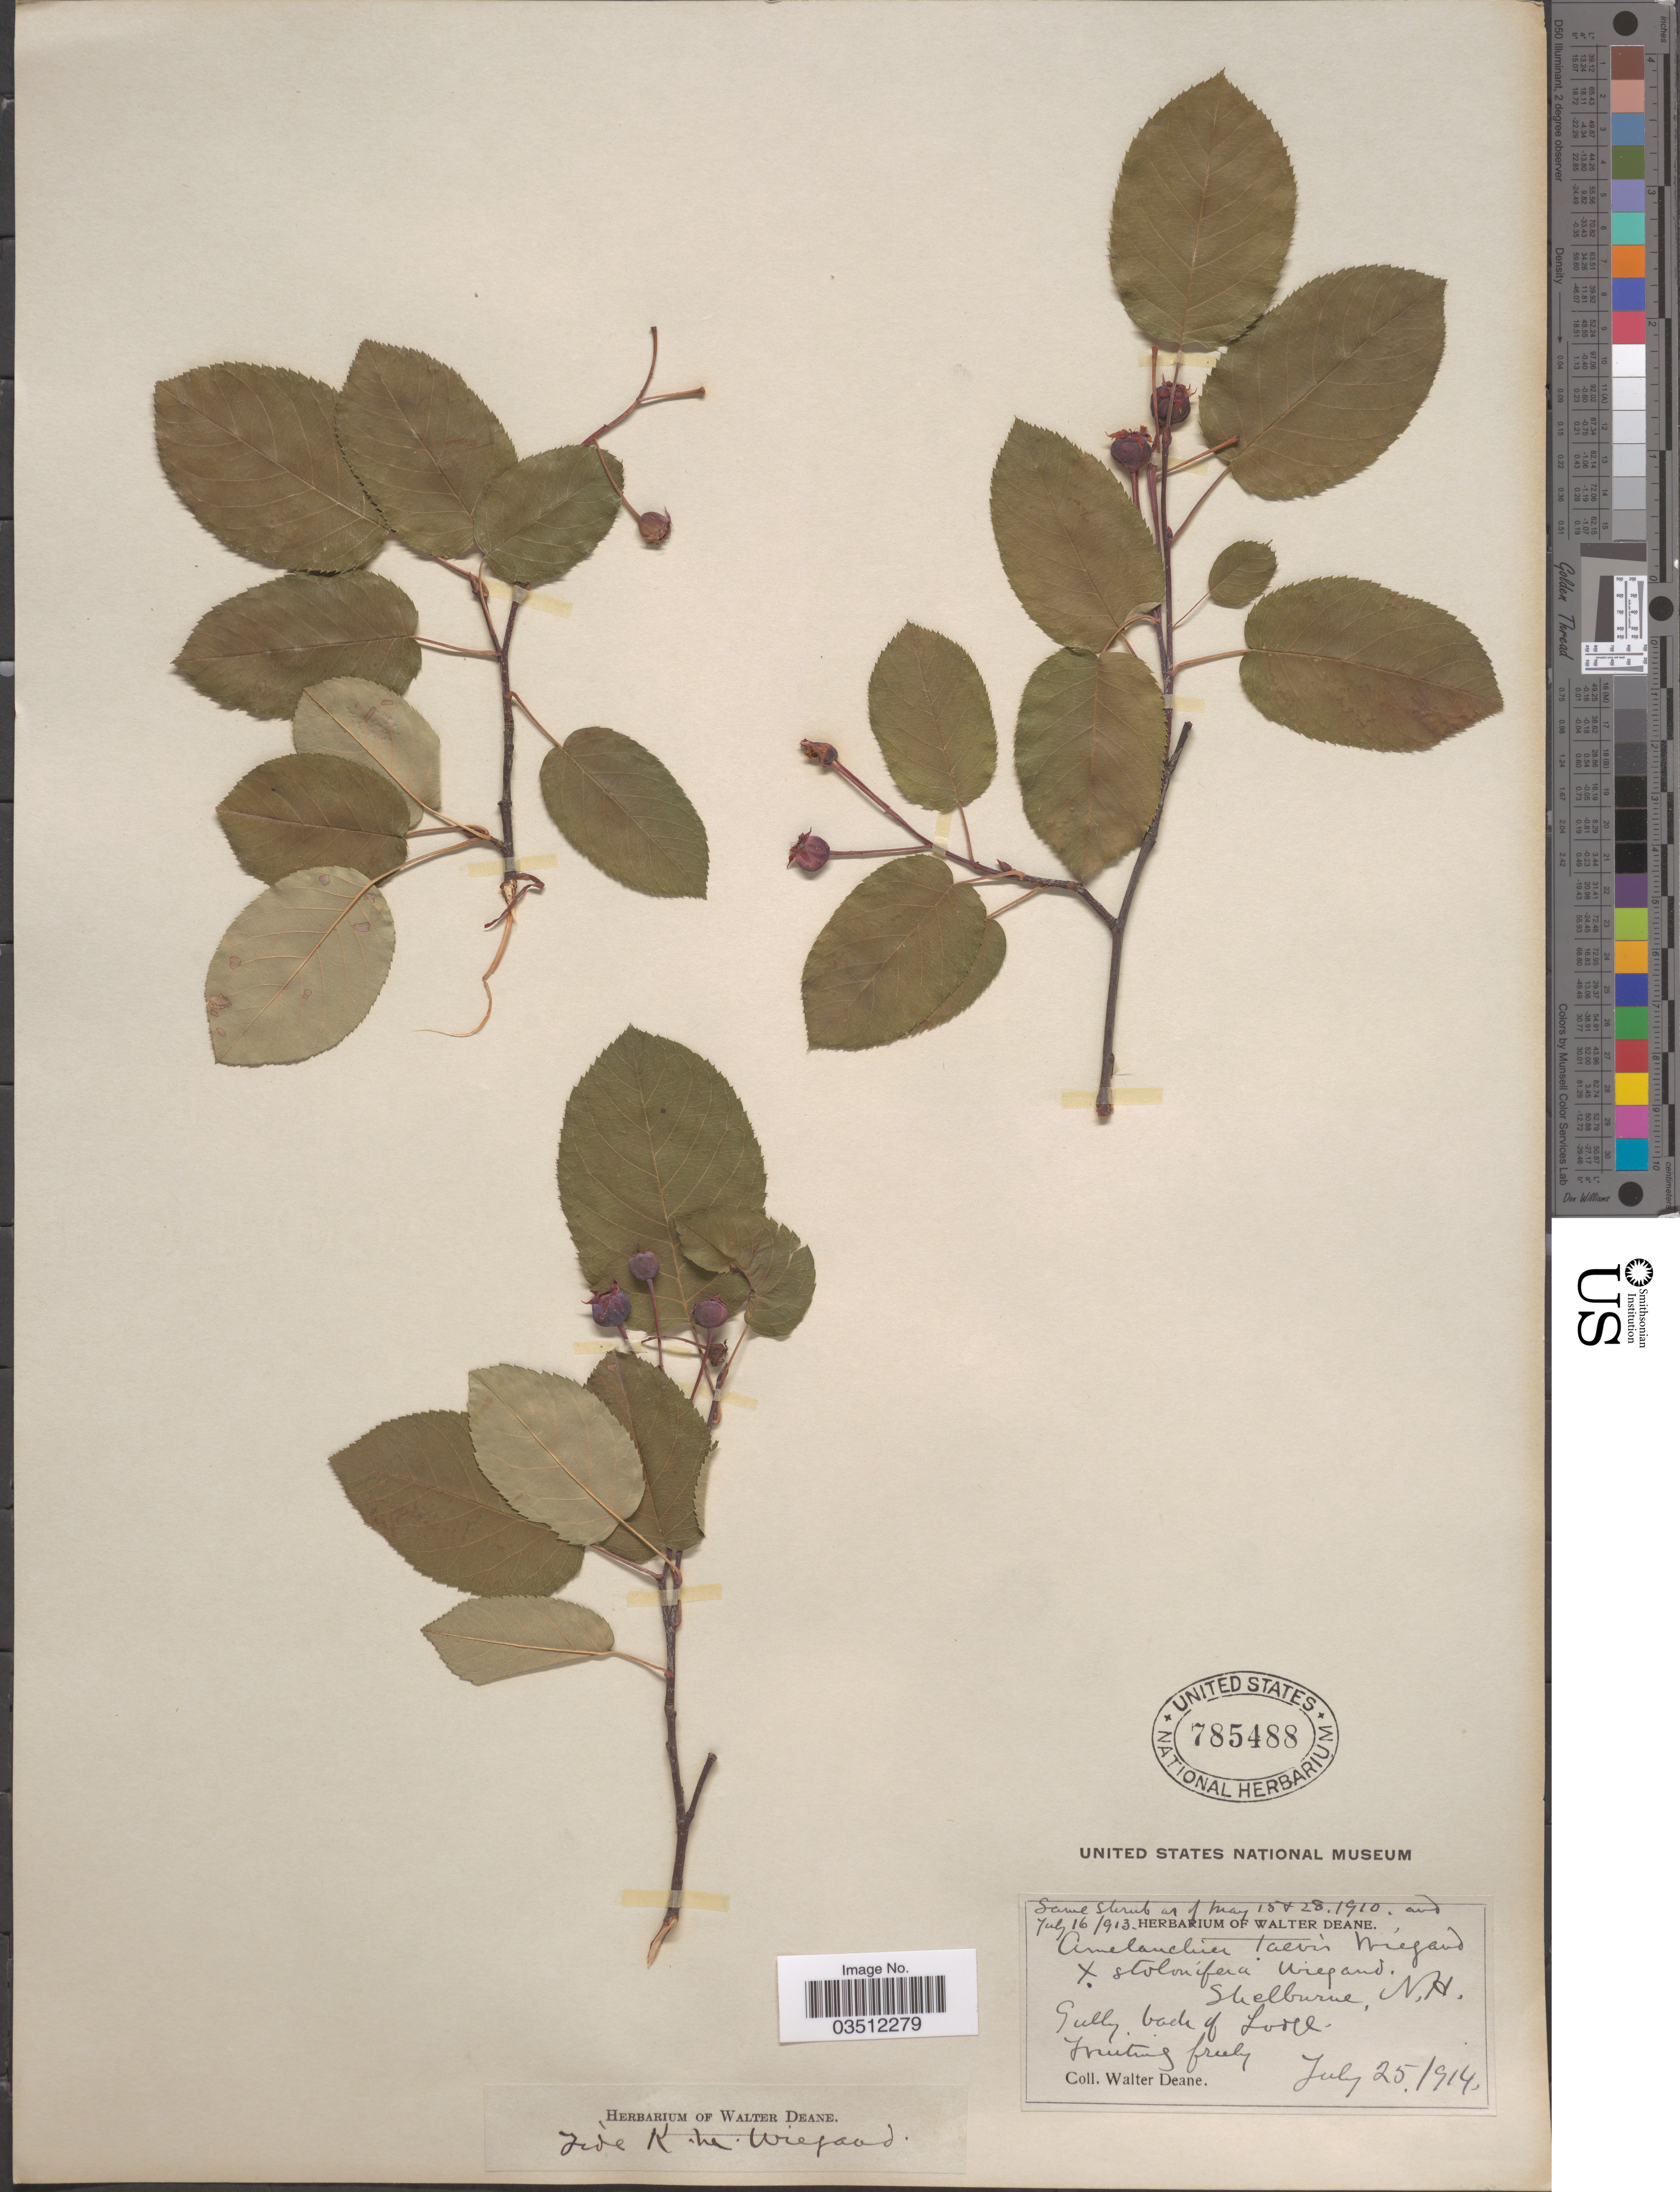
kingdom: Plantae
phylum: Tracheophyta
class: Magnoliopsida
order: Rosales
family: Rosaceae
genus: Amelanchier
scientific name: Amelanchier laevis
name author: Wiegand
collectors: W. Deane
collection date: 1914-07-25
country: United States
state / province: New Hampshire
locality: Shelburne. Gully back of Lodge.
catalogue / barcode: US 785488